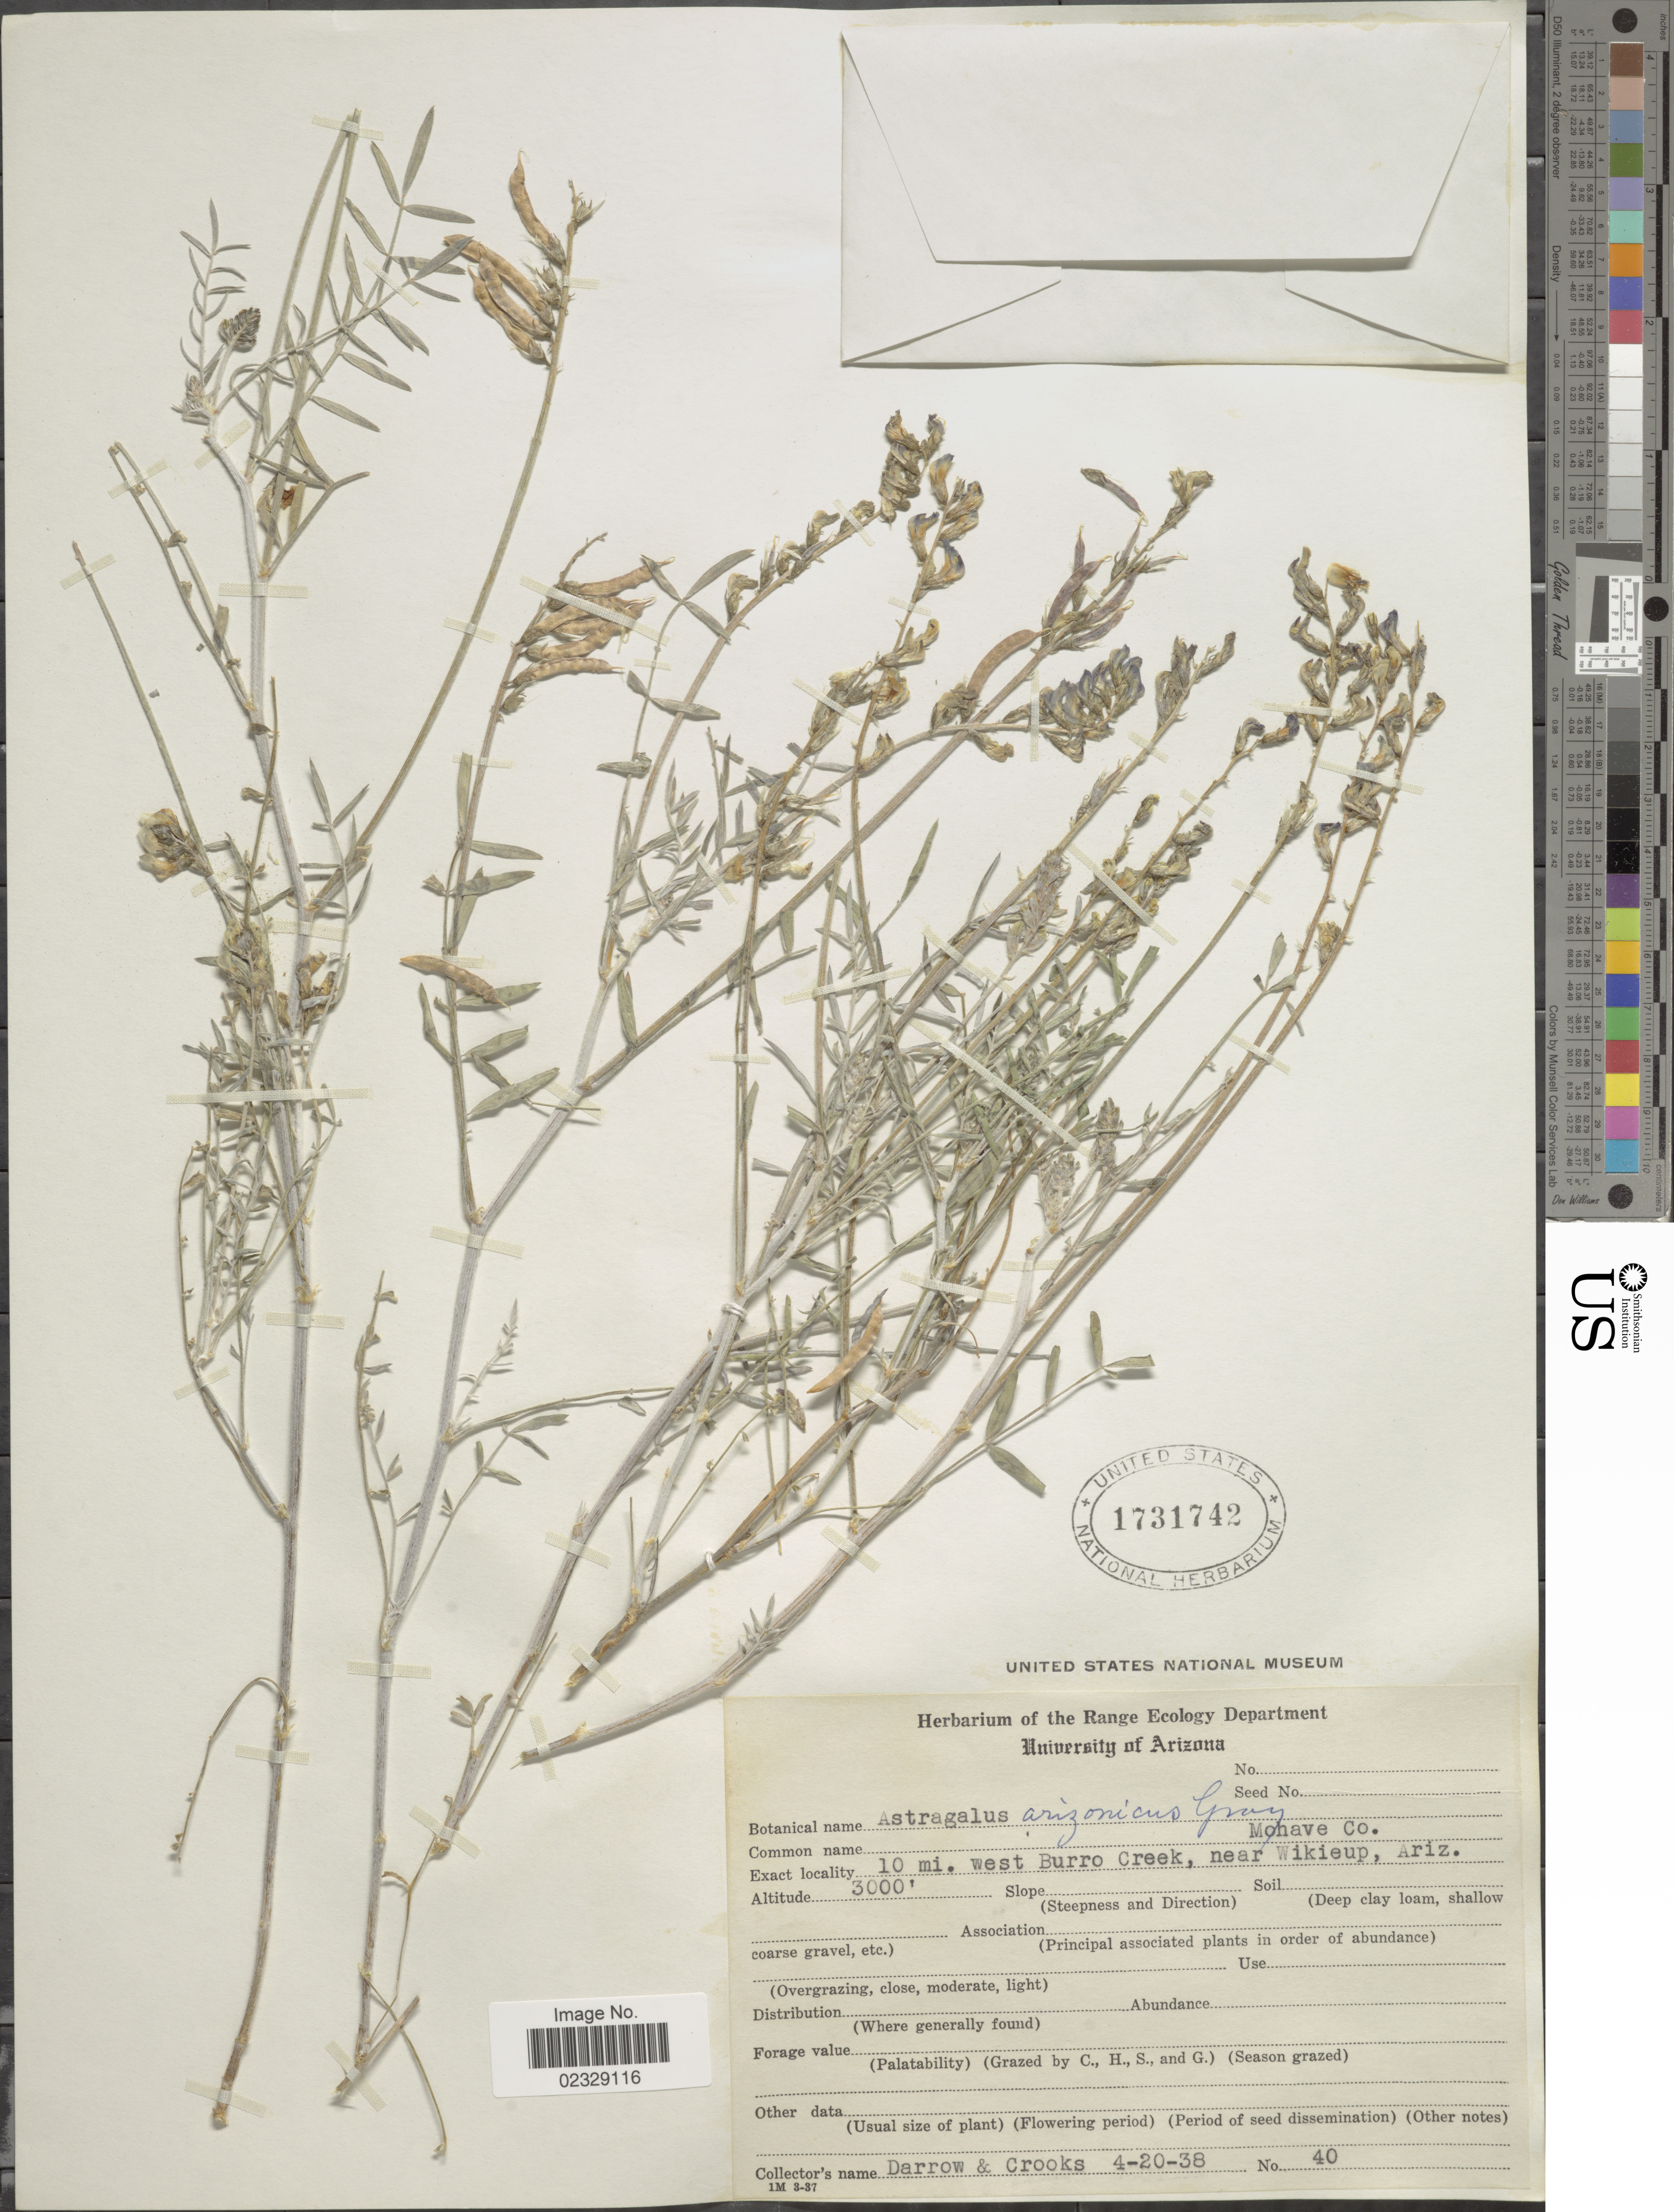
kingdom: Plantae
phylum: Tracheophyta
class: Magnoliopsida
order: Fabales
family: Fabaceae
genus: Astragalus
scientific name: Astragalus arizonicus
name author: A. Gray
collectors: -. Darrow & -. Crooks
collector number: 40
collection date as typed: Transcribed d/m/y: 20/4/38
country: United States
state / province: Arizona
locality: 10 mi. west Burro Creek, near Wikieup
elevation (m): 914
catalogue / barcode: US 1731742